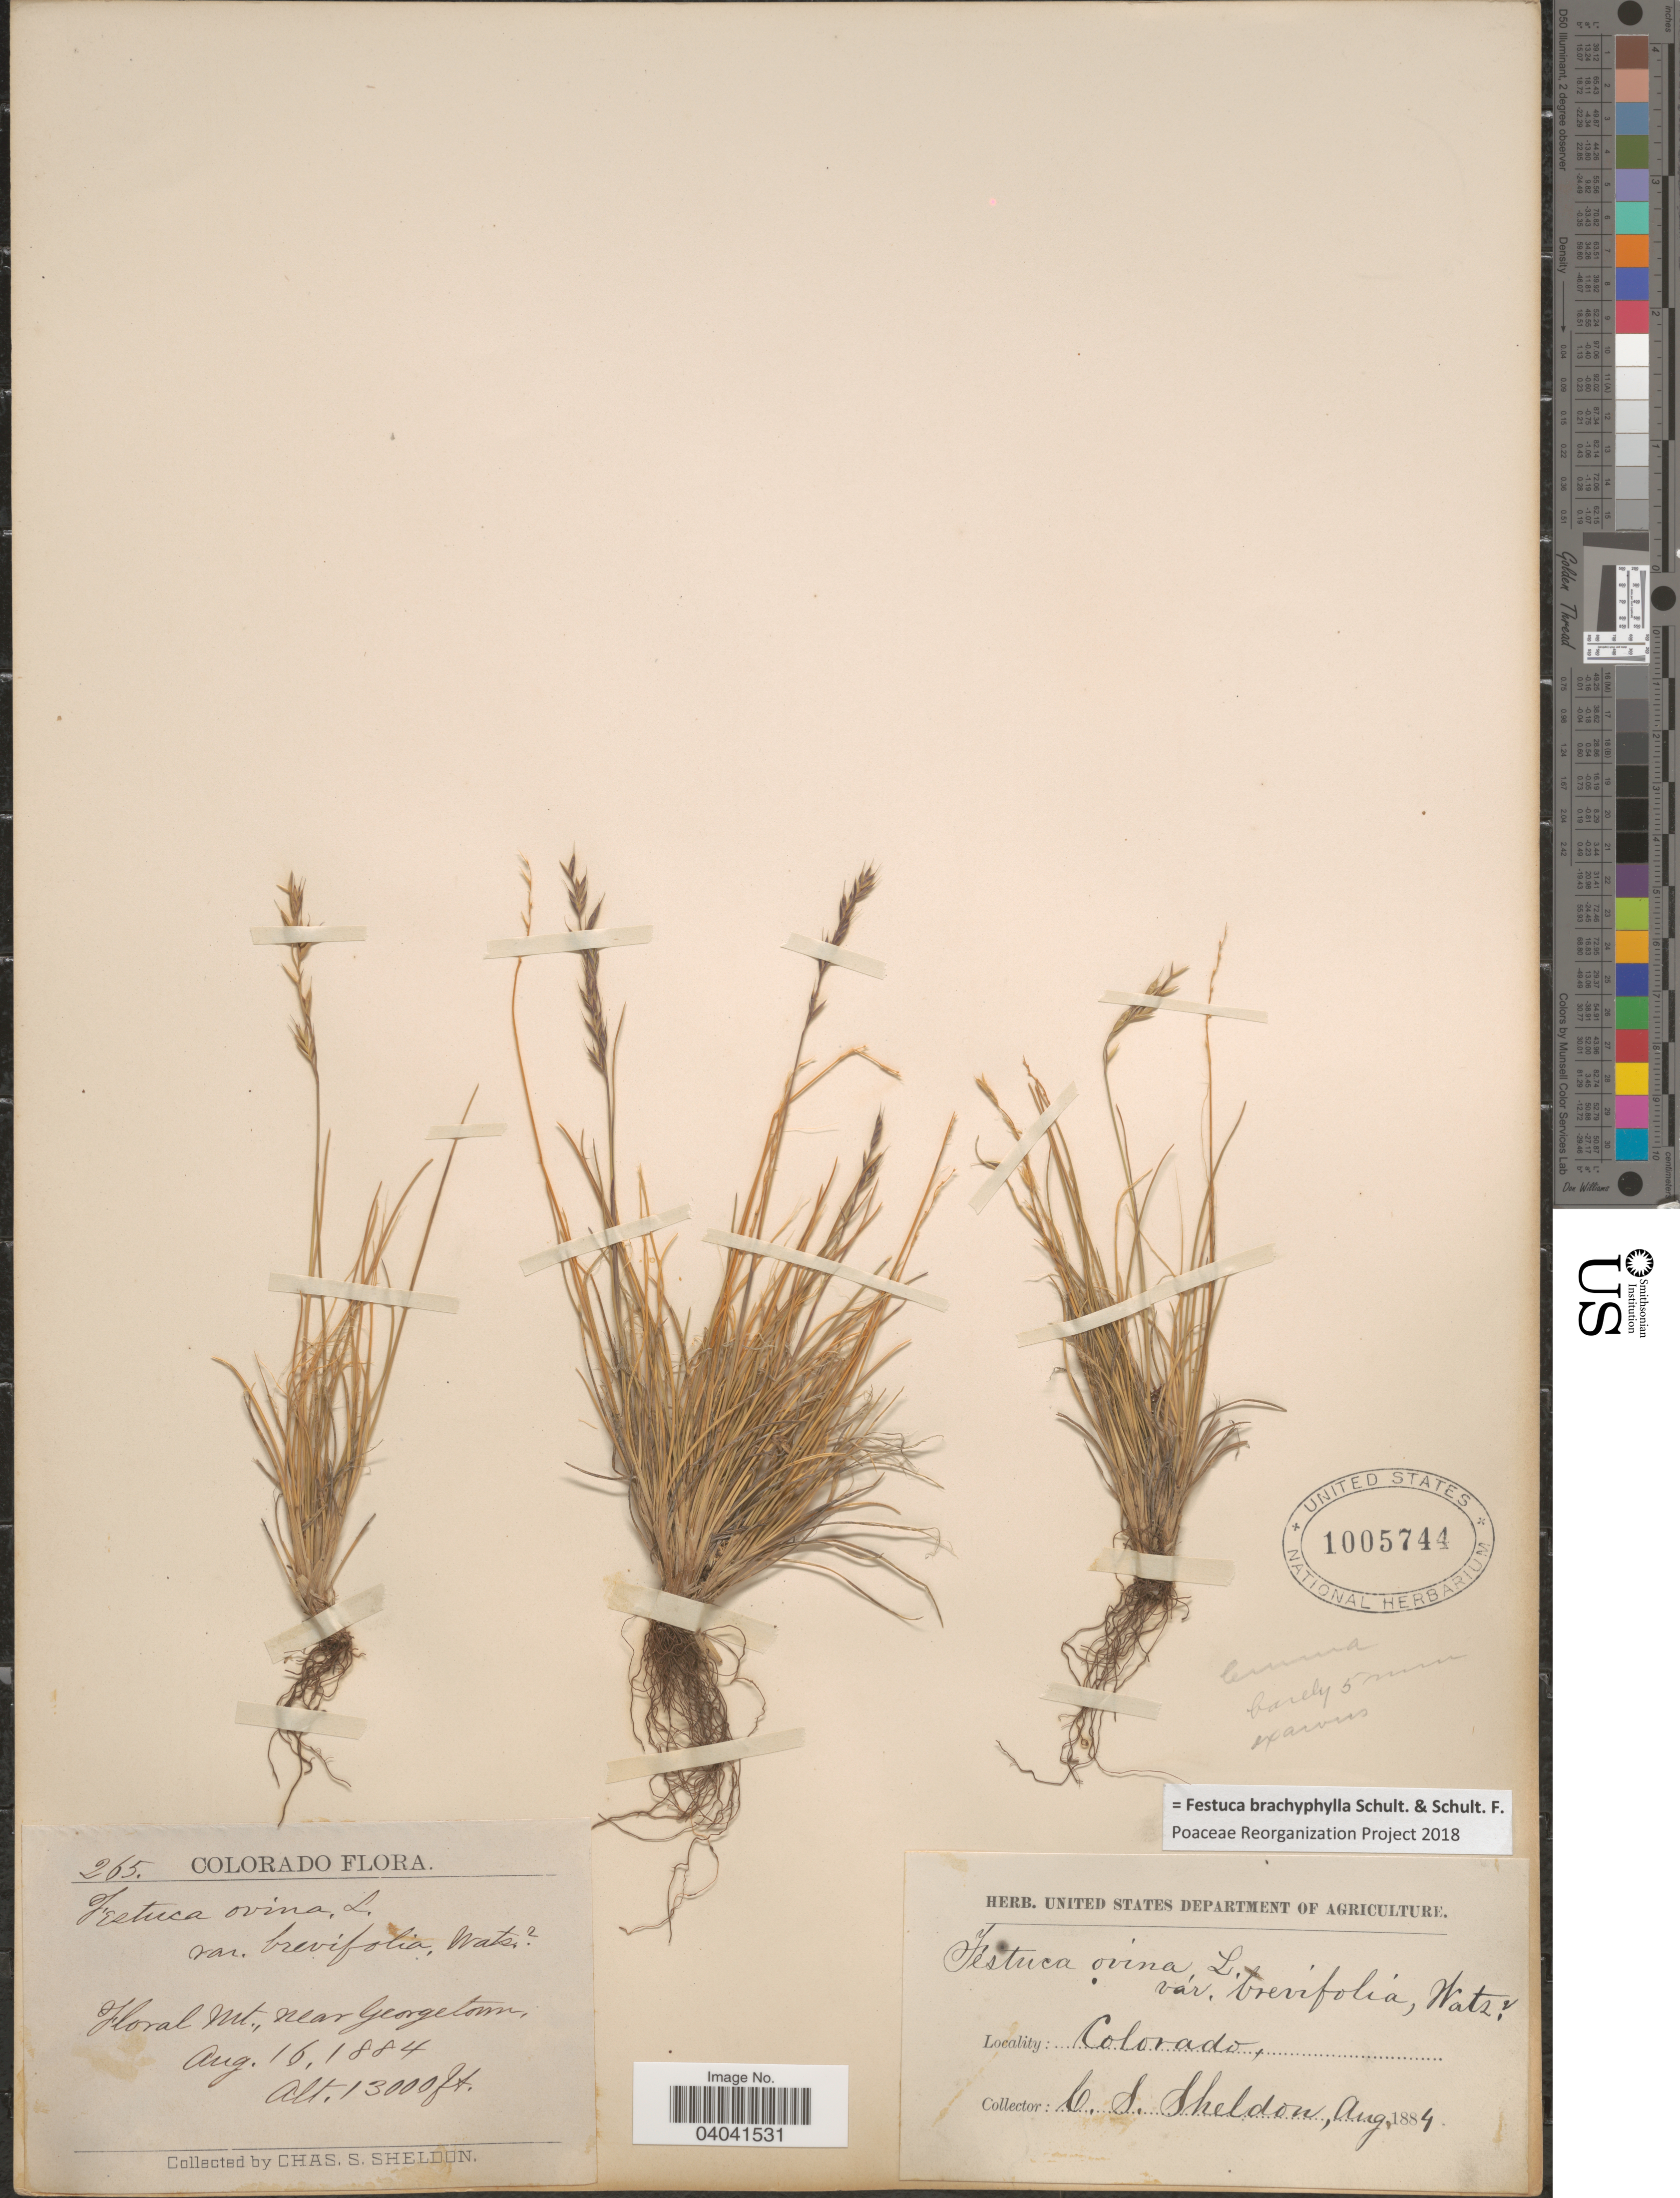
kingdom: Plantae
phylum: Tracheophyta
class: Liliopsida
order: Poales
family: Poaceae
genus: Festuca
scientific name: Festuca brachyphylla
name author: Schult. & Schult. f.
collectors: C. S. Sheldon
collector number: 265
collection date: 1884-08-16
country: United States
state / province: Colorado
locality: Floral Mt., near Georgetown.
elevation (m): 3962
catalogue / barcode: US 1005744